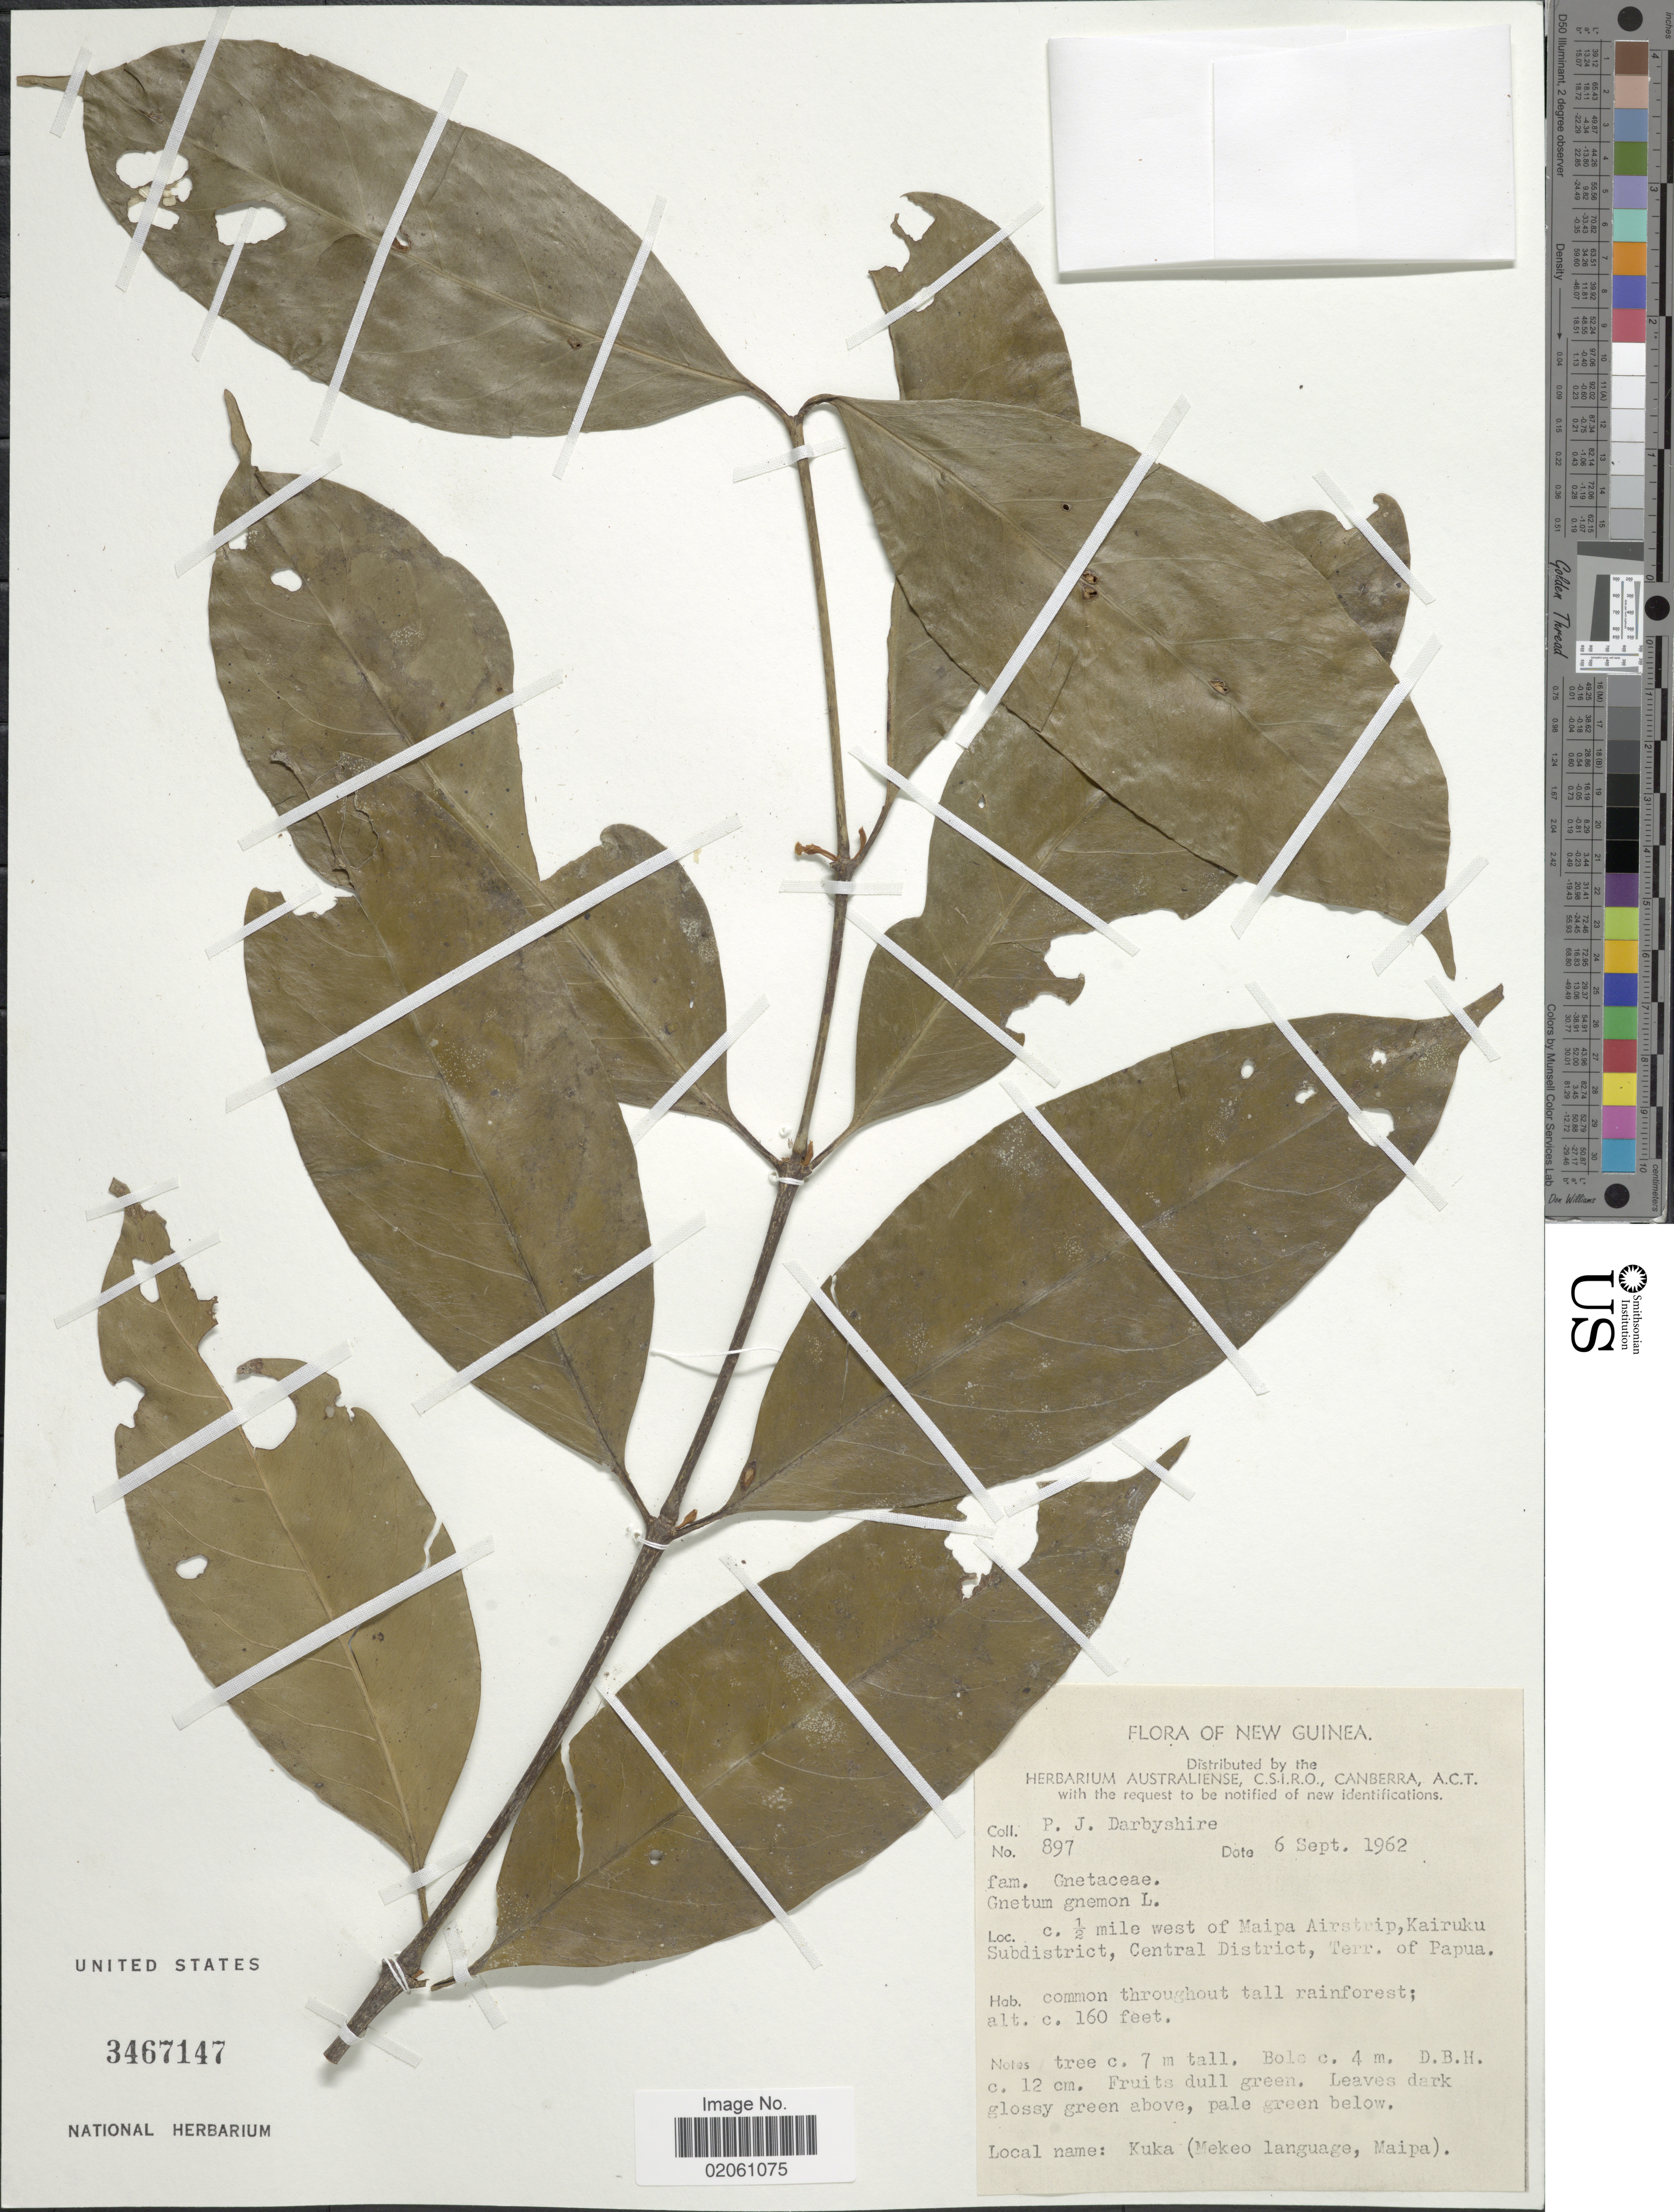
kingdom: Plantae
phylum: Tracheophyta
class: Gnetopsida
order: Gnetales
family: Gnetaceae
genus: Gnetum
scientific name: Gnetum sp.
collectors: P. Darbyshire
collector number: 897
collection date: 1962-09-06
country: Papua New Guinea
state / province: Central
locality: New Guinea, c. ½ mile west of Maipa Airstrip, Kairuku Subdistrict, Central District, Terr. of Papua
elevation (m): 49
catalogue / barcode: US 3467147